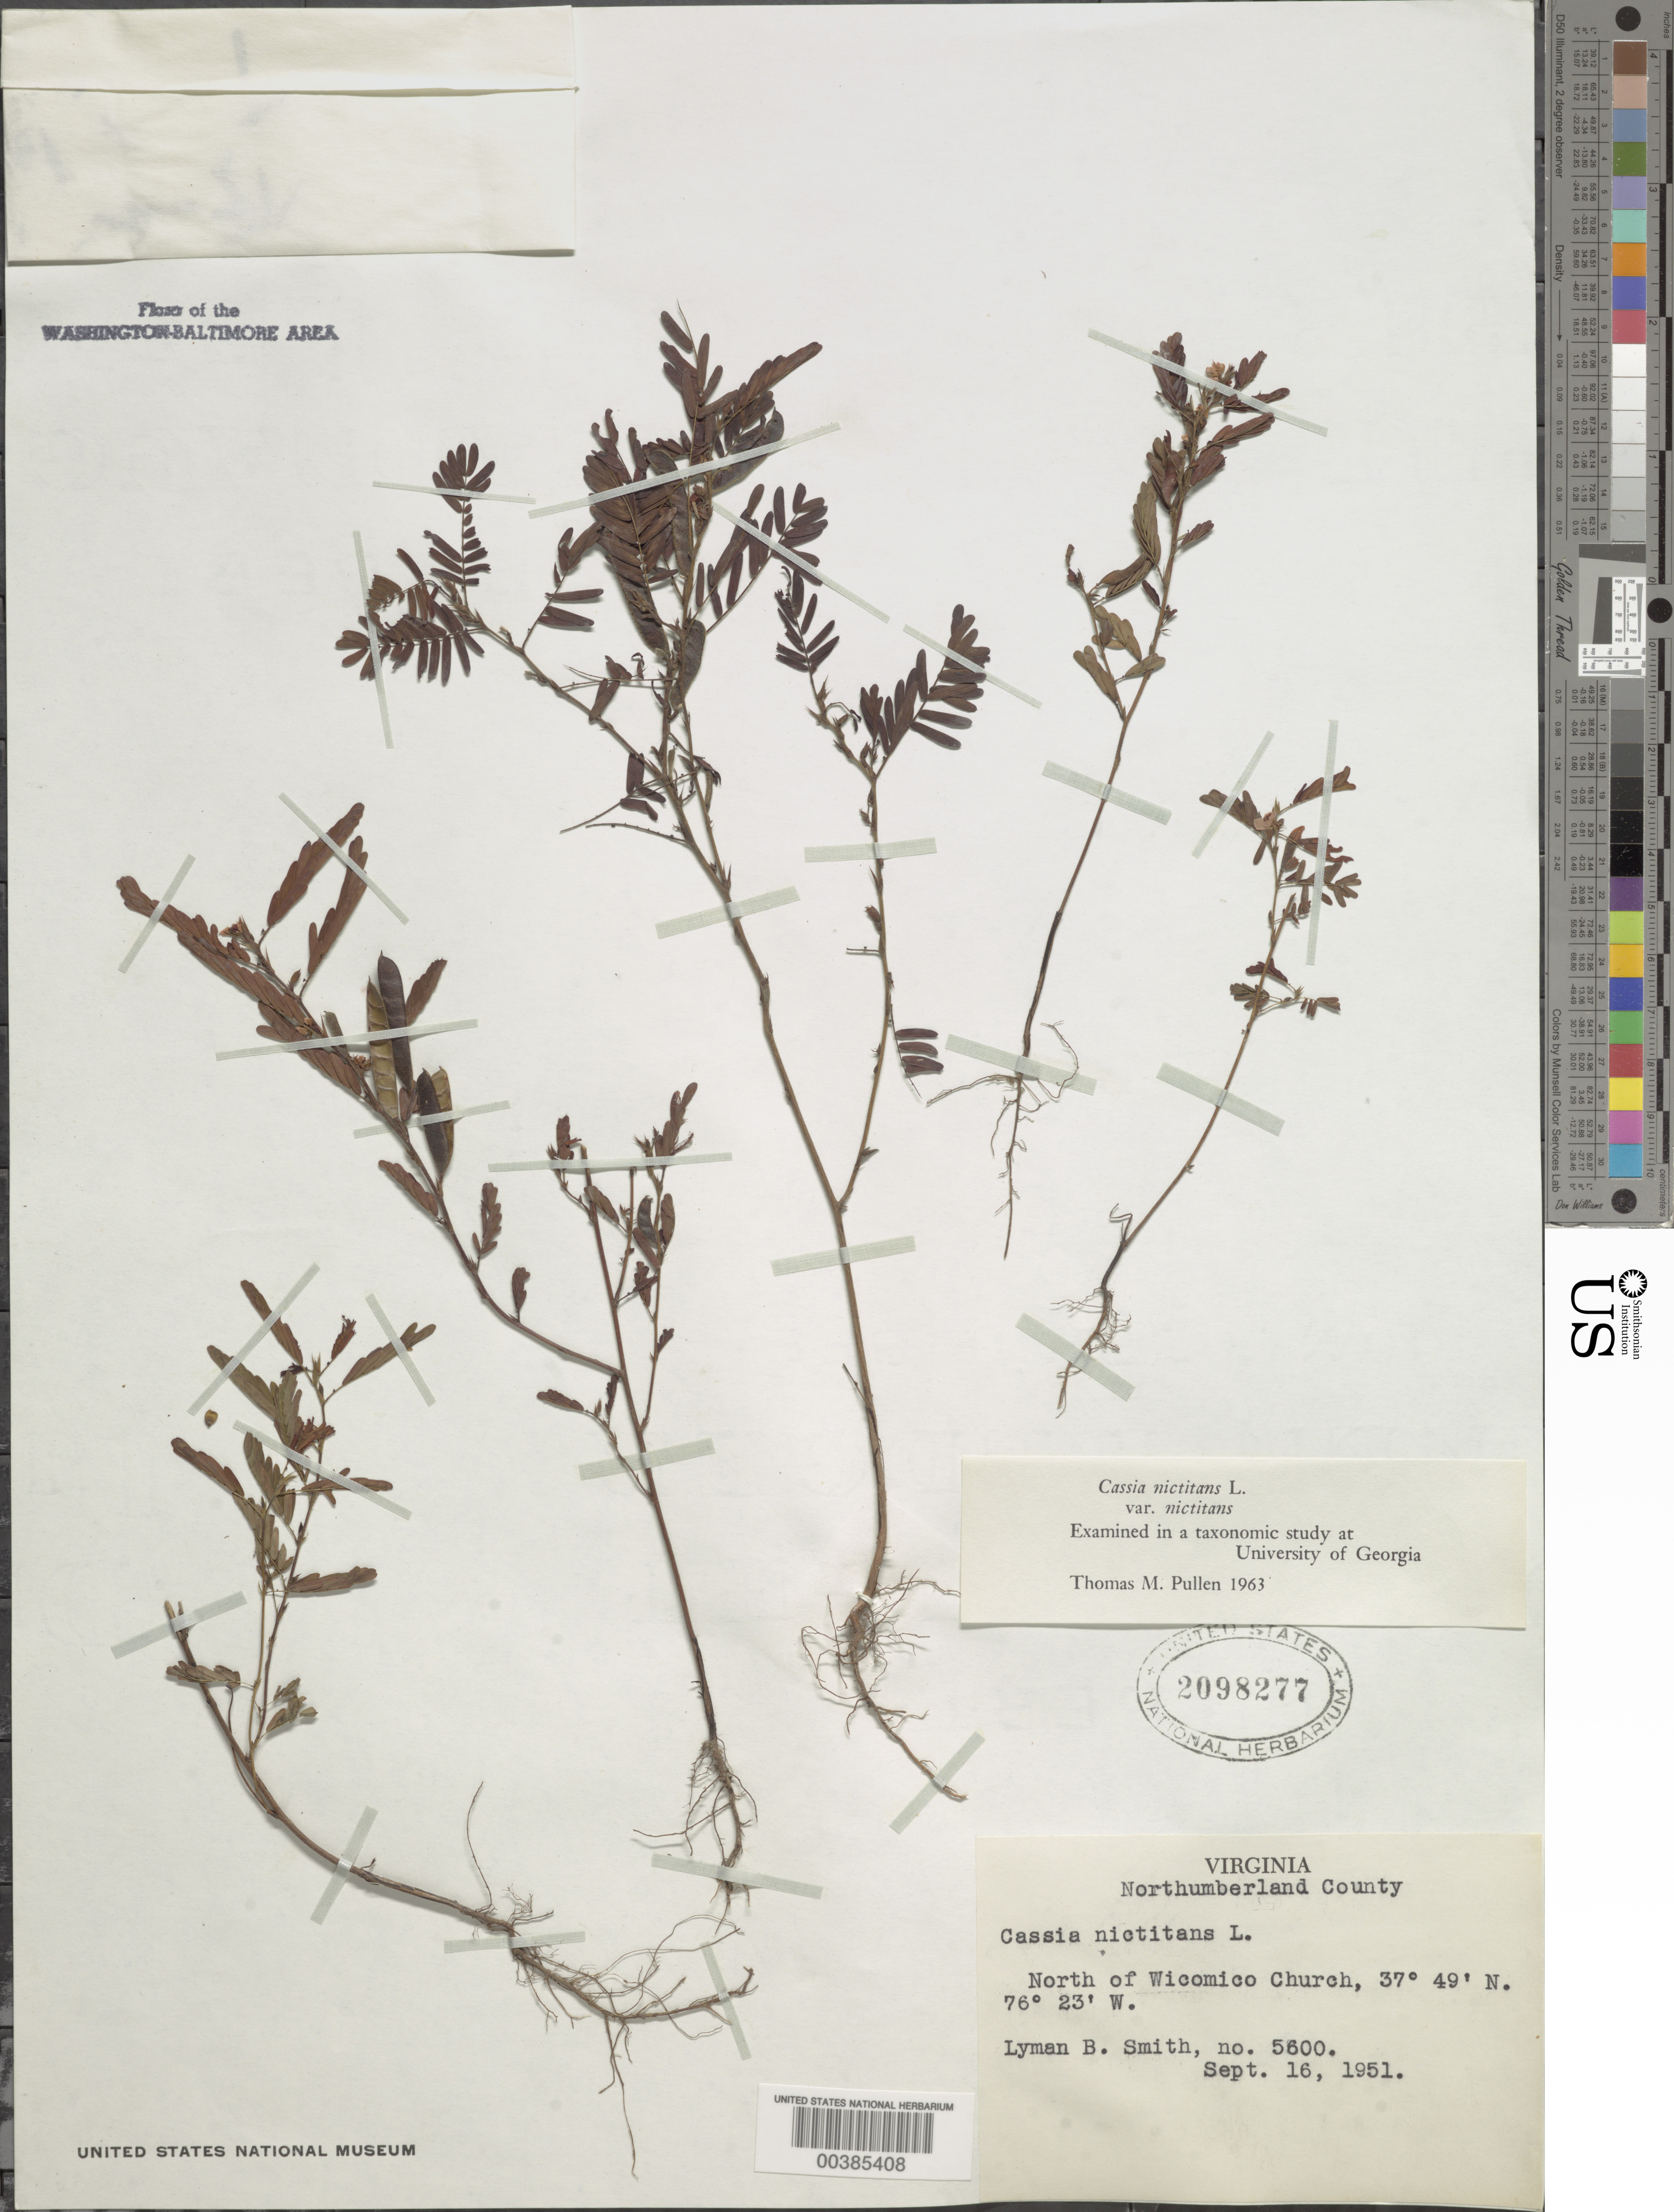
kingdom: Plantae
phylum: Tracheophyta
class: Magnoliopsida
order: Fabales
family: Fabaceae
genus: Chamaecrista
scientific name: Chamaecrista nictitans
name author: (L.) Moench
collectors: L. Smith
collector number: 5600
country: United States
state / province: Virginia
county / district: Northumberland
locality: North of Wicomico Church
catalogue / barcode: US 2098277